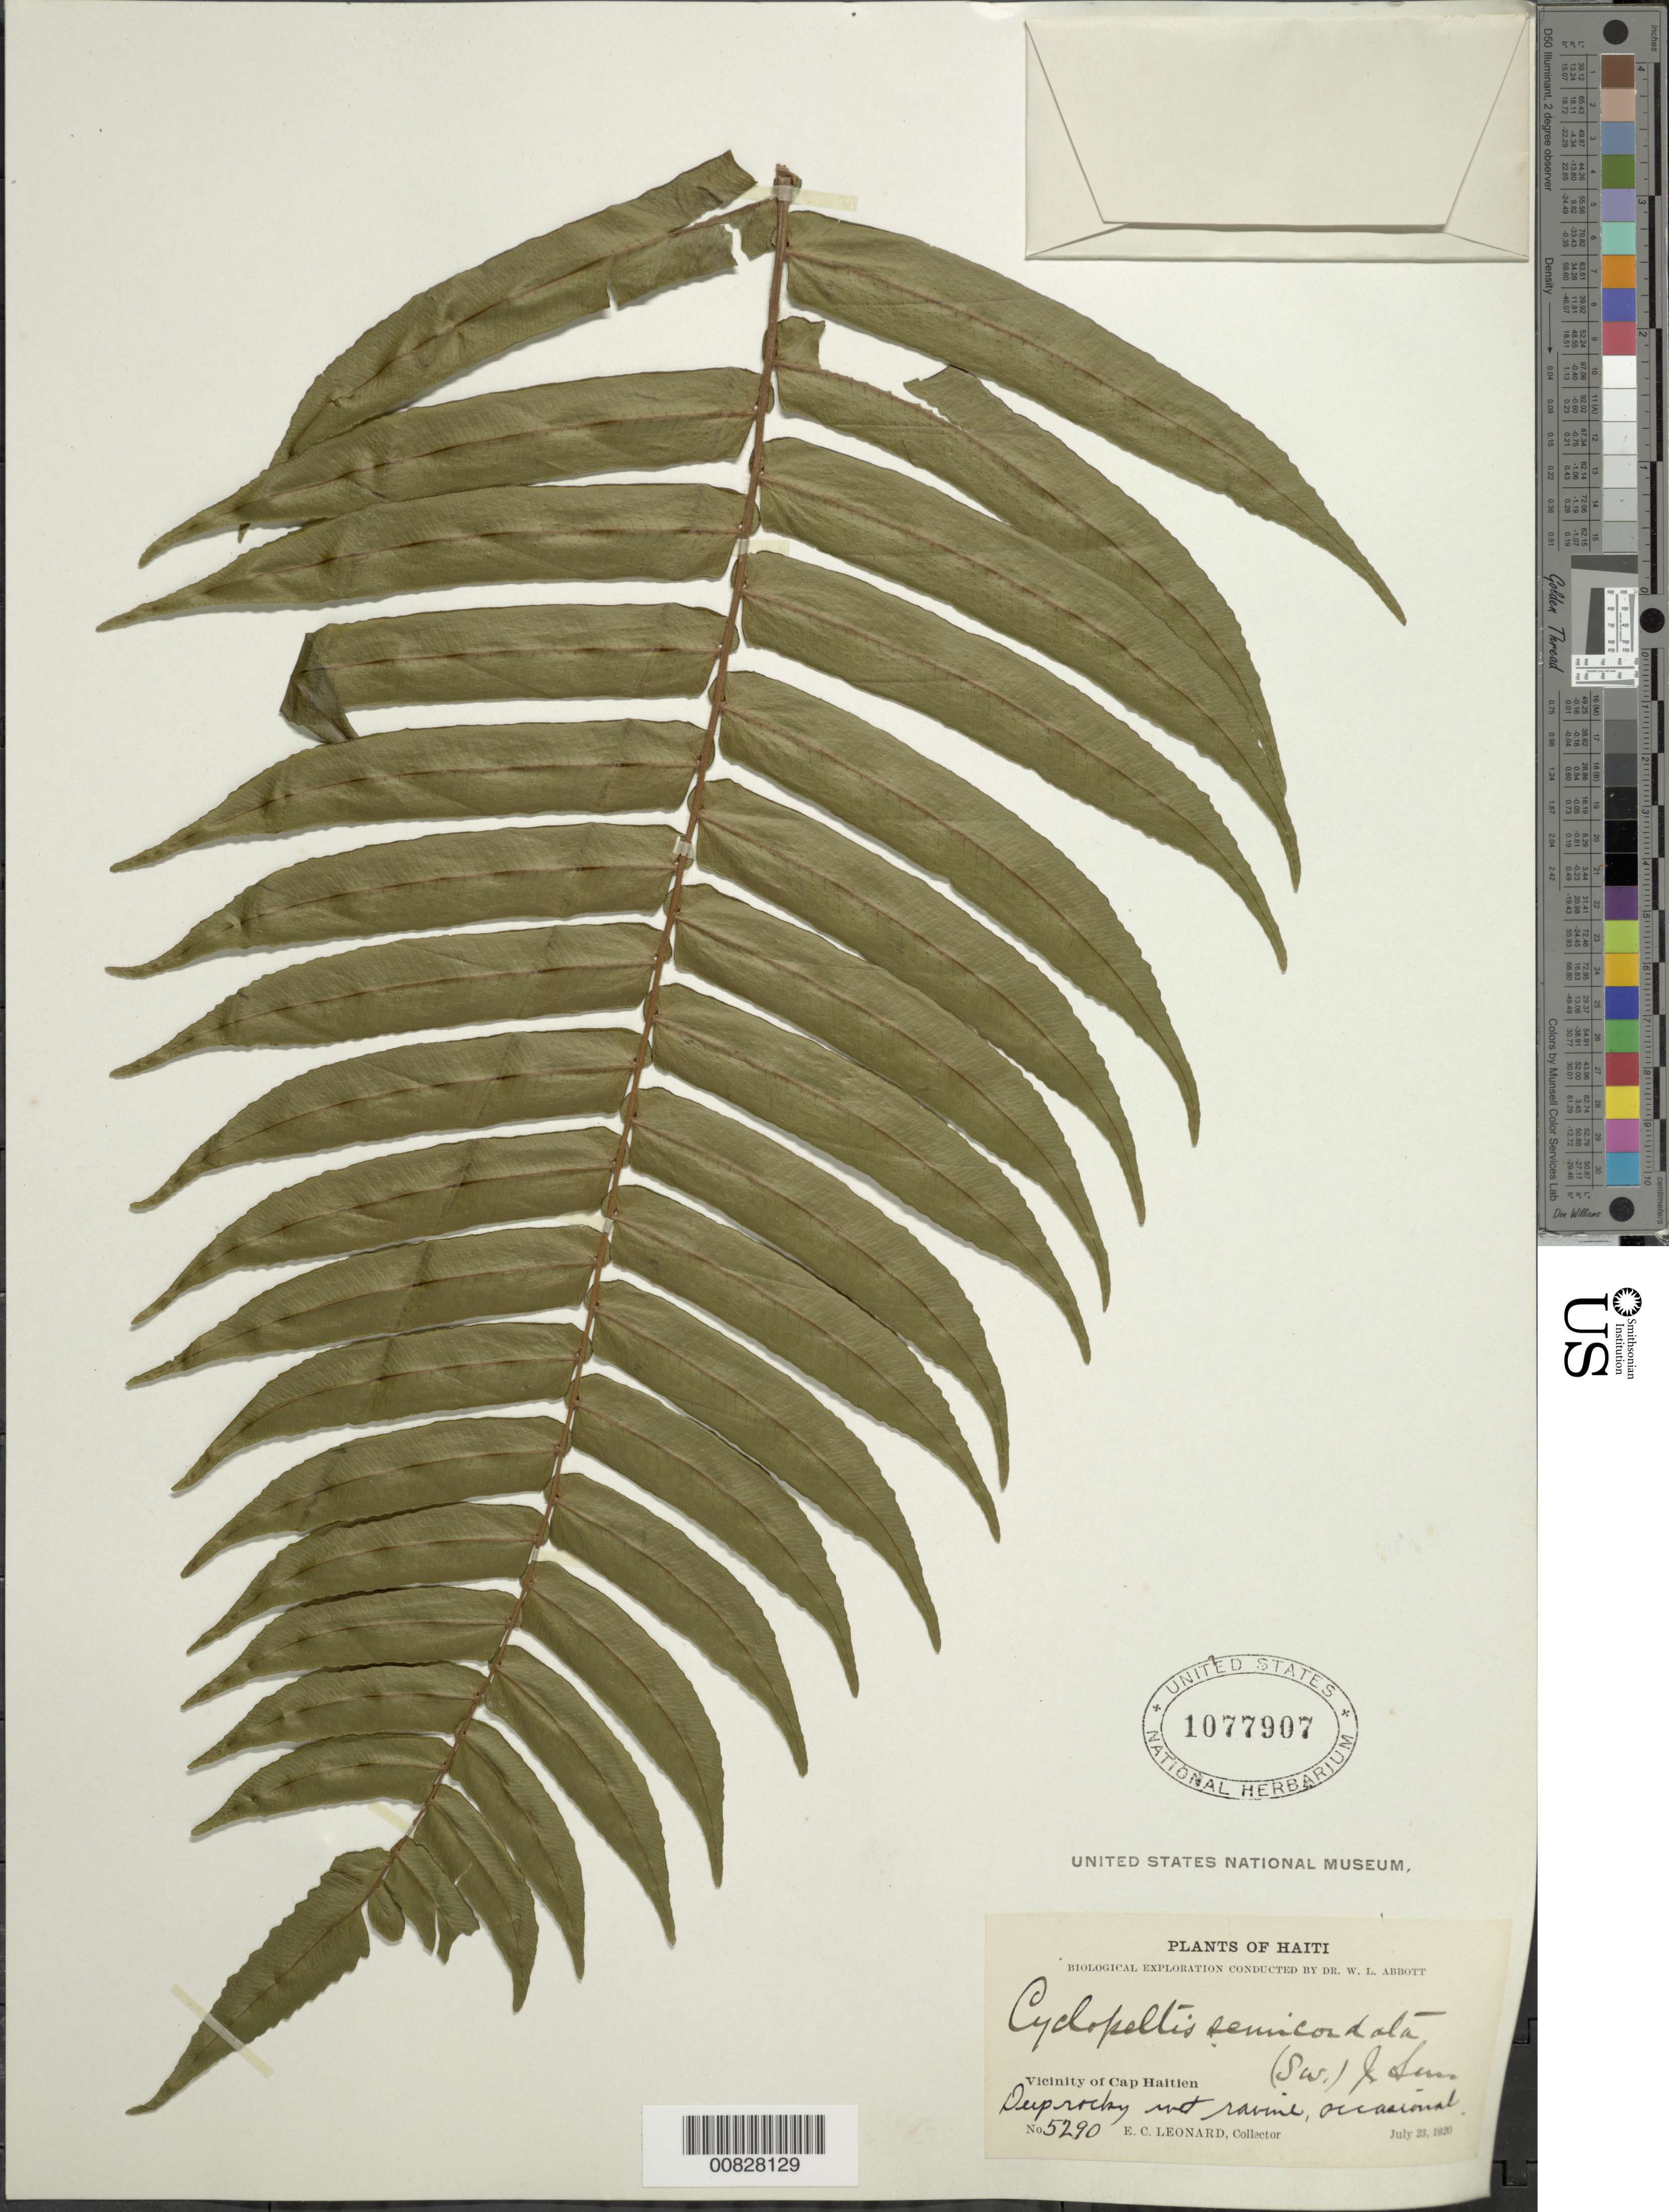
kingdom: Plantae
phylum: Tracheophyta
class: Polypodiopsida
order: Polypodiales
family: Lomariopsidaceae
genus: Cyclopeltis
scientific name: Cyclopeltis semicordata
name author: (Sw.) J. Sm.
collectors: E. C. Leonard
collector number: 5290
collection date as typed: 23 Jul 1920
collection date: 1920-07-23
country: Haiti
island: Hispaniola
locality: Cap Haitien vicinity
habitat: Deep rocky wet ravine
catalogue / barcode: US 1077907